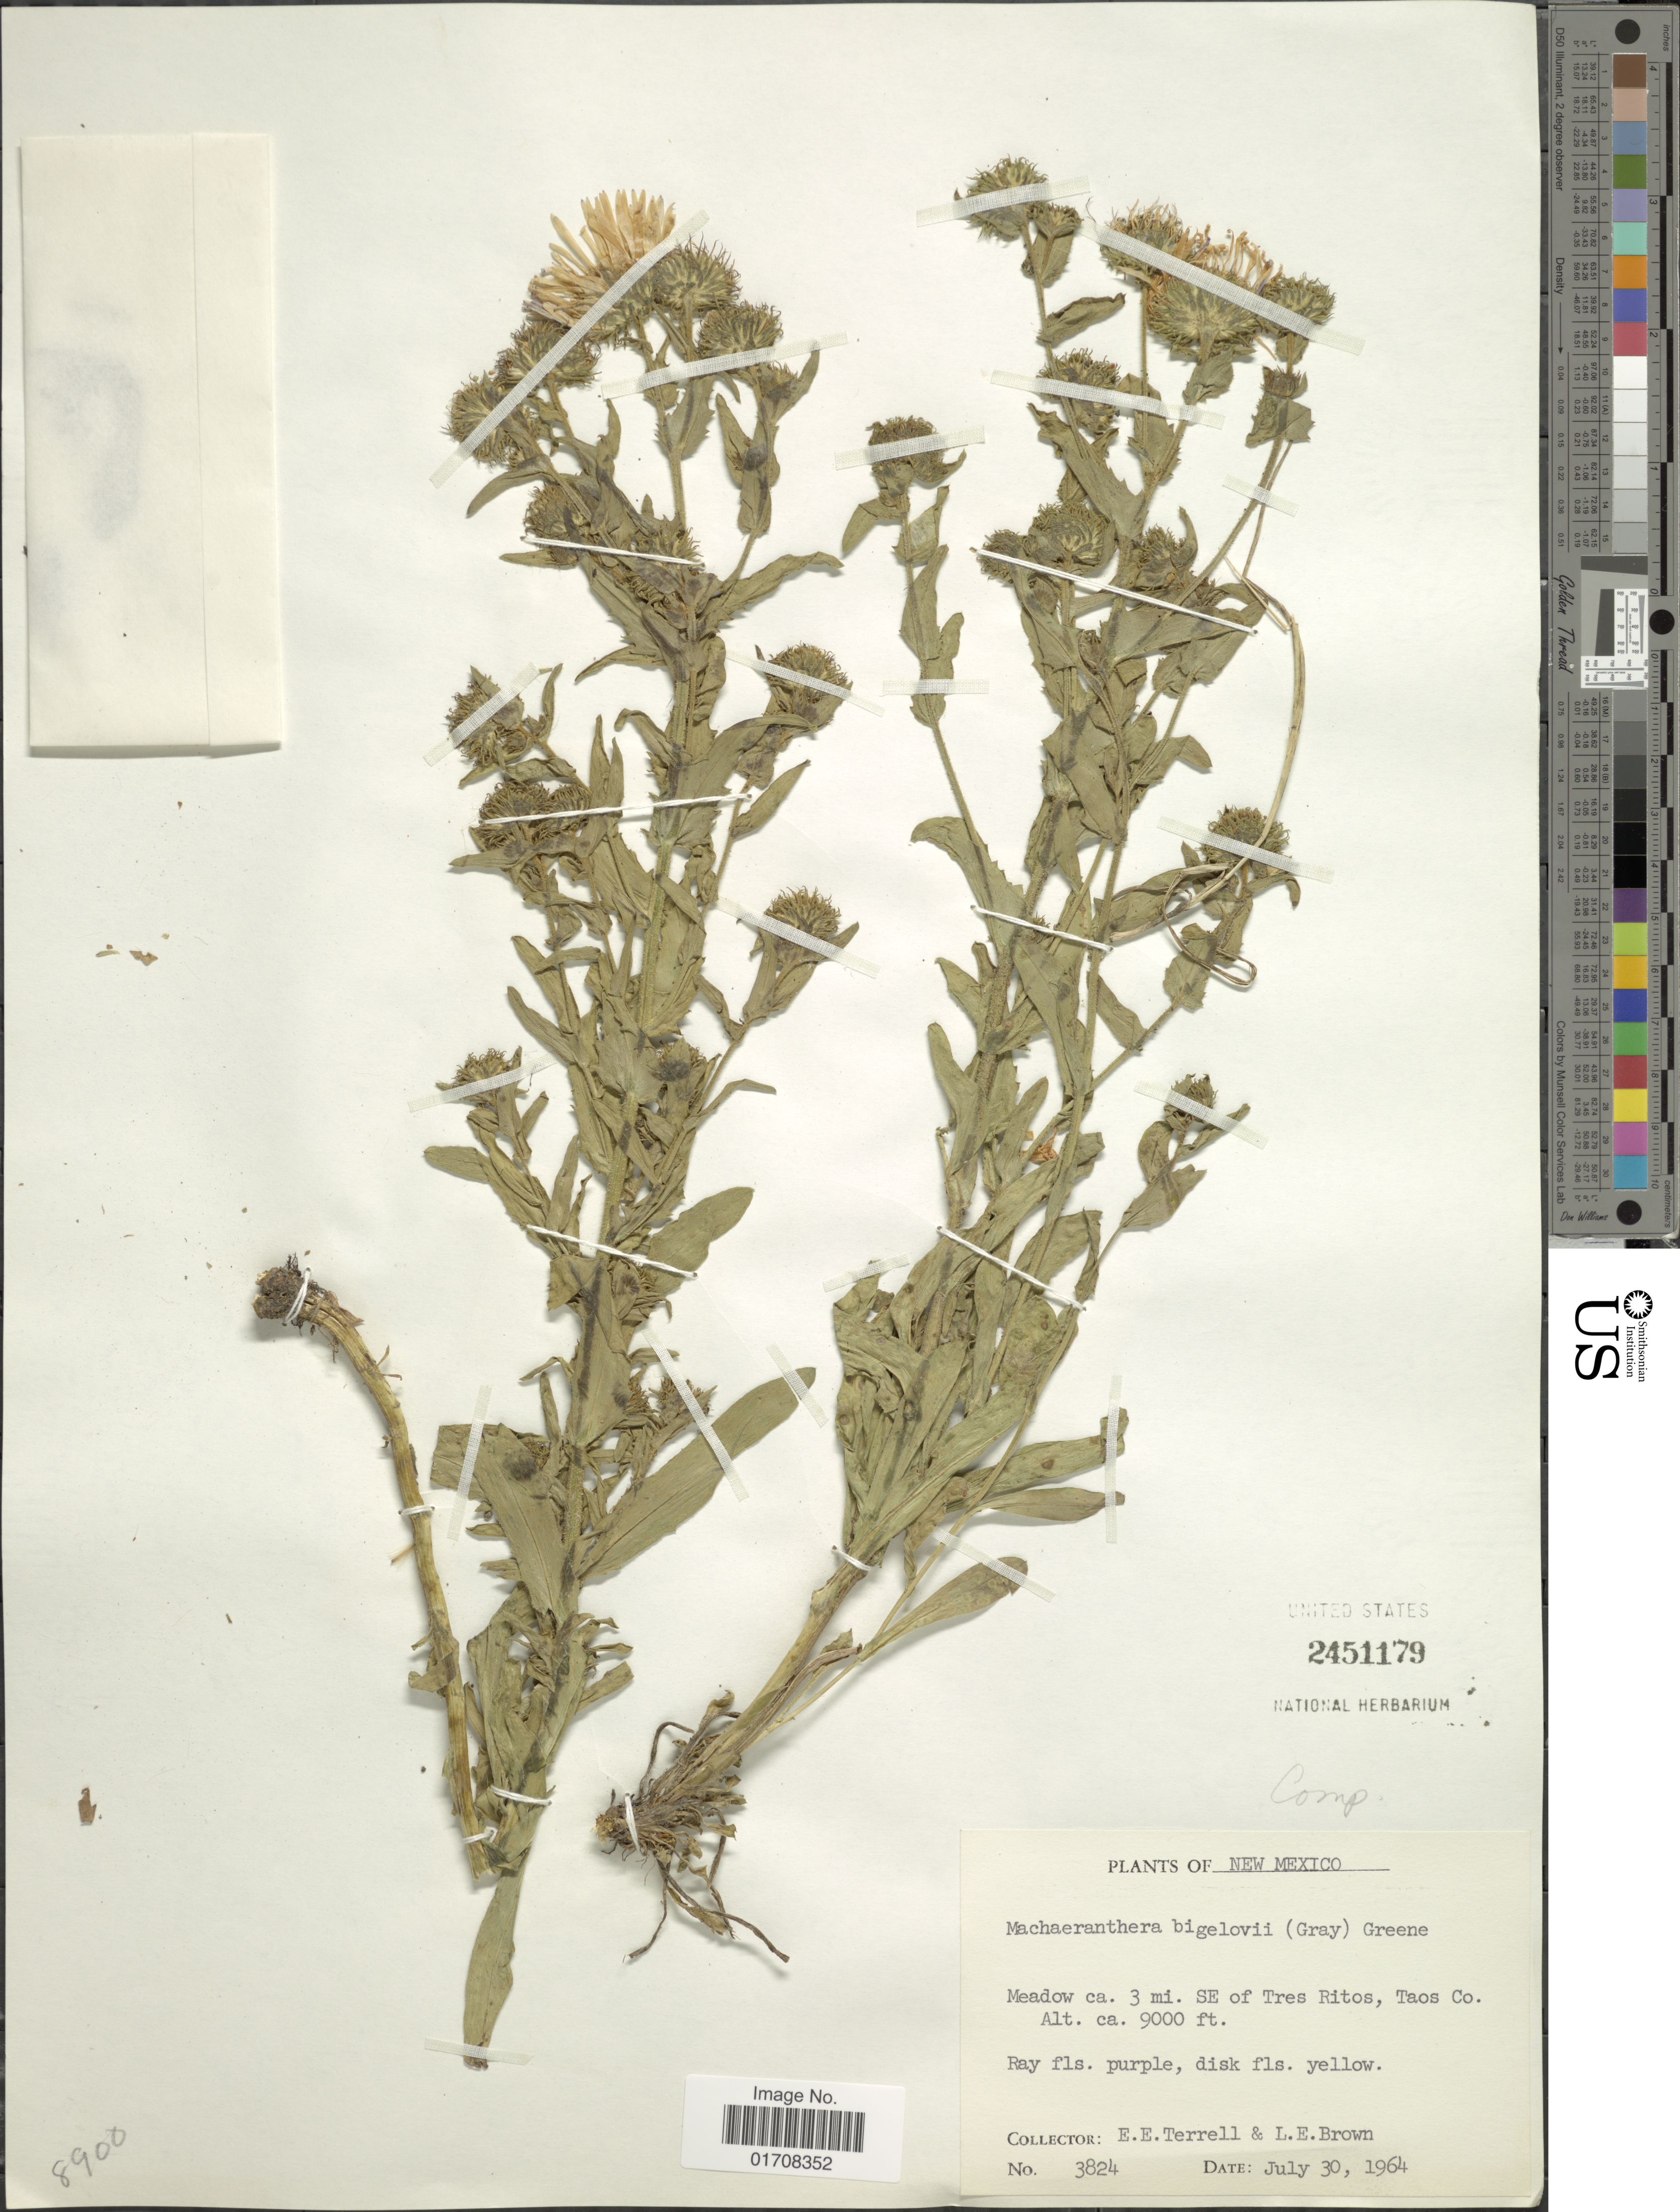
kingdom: Plantae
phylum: Tracheophyta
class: Magnoliopsida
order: Asterales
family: Asteraceae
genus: Machaeranthera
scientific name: Machaeranthera bigelovii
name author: (A. Gray) Greene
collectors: E. E. Terrell & L. E. Brown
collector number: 3824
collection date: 1964-07-30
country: United States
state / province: New Mexico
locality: Meadow ca 3 mi. SE of Tres Ritos, Taos Co.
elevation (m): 2743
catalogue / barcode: US 2451179